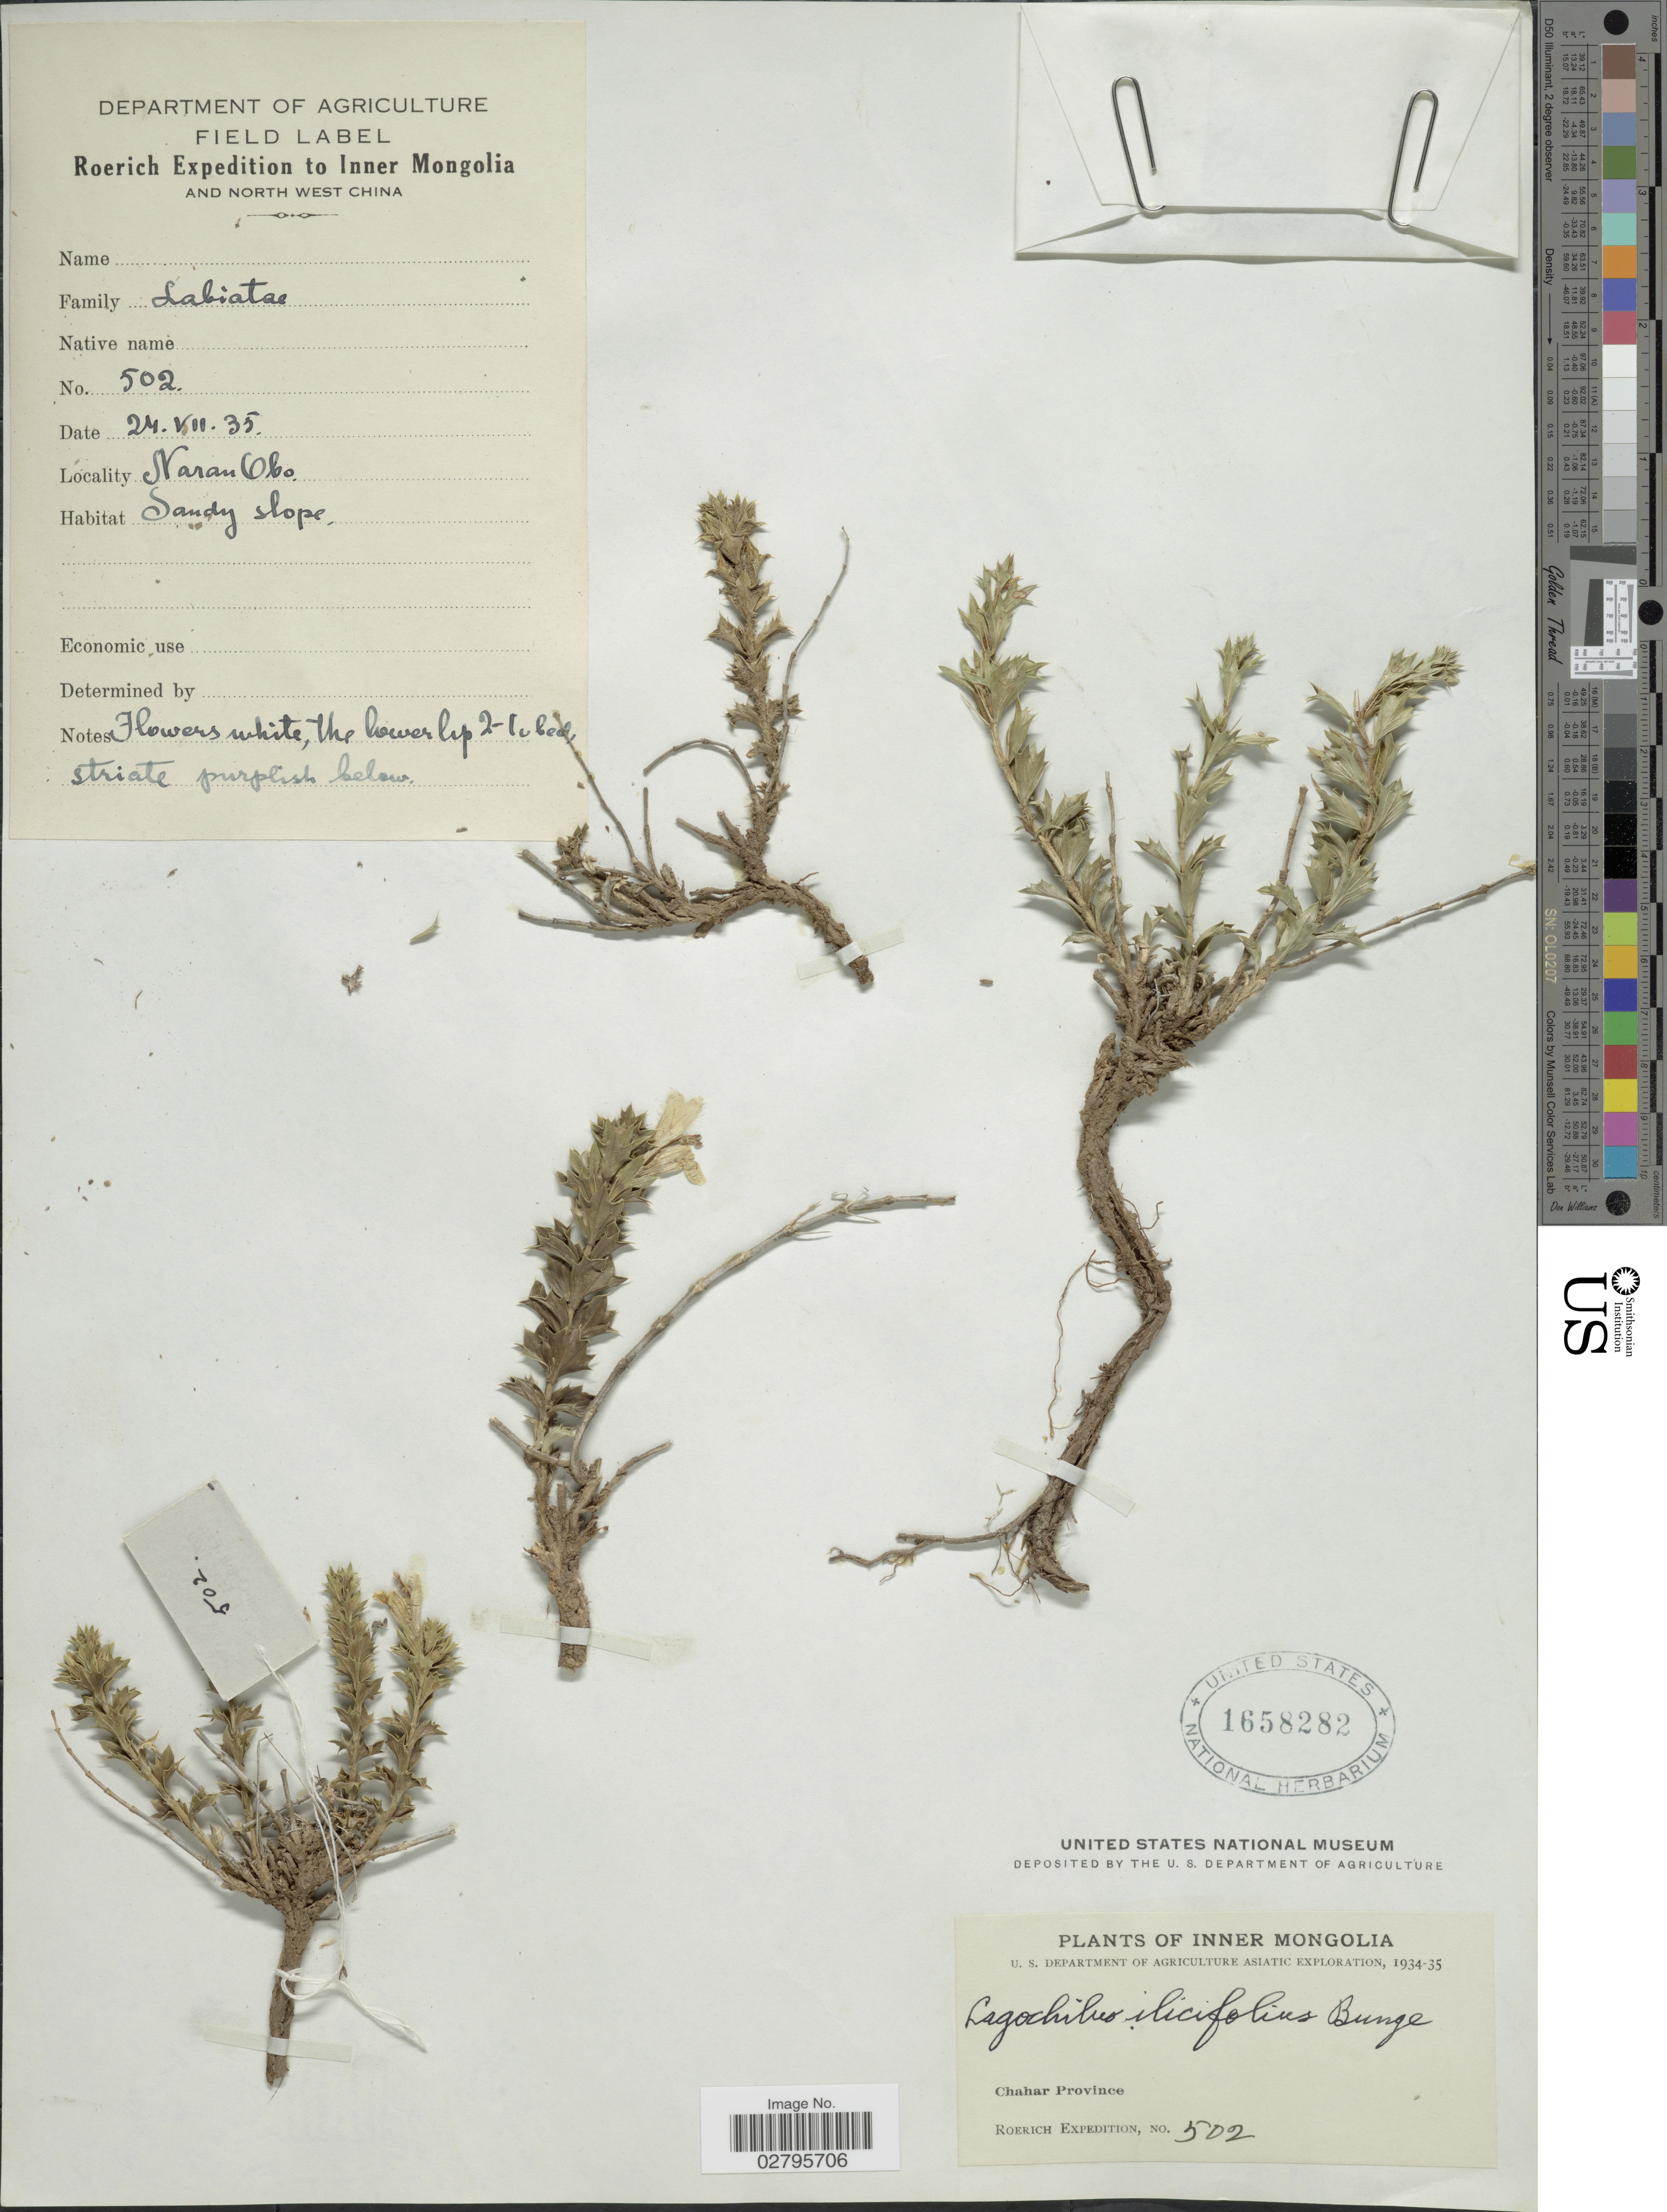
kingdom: Plantae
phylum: Tracheophyta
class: Magnoliopsida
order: Lamiales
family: Lamiaceae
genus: Lagochilus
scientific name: Lagochilus ilicifolius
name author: Bunge ex Benth.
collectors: Roerich Expedition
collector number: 502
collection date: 1935-07-24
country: China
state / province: Nei Monggol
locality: Inner Mongolia and North West China, Chahar Province, Naran Obo.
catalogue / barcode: US 1658282